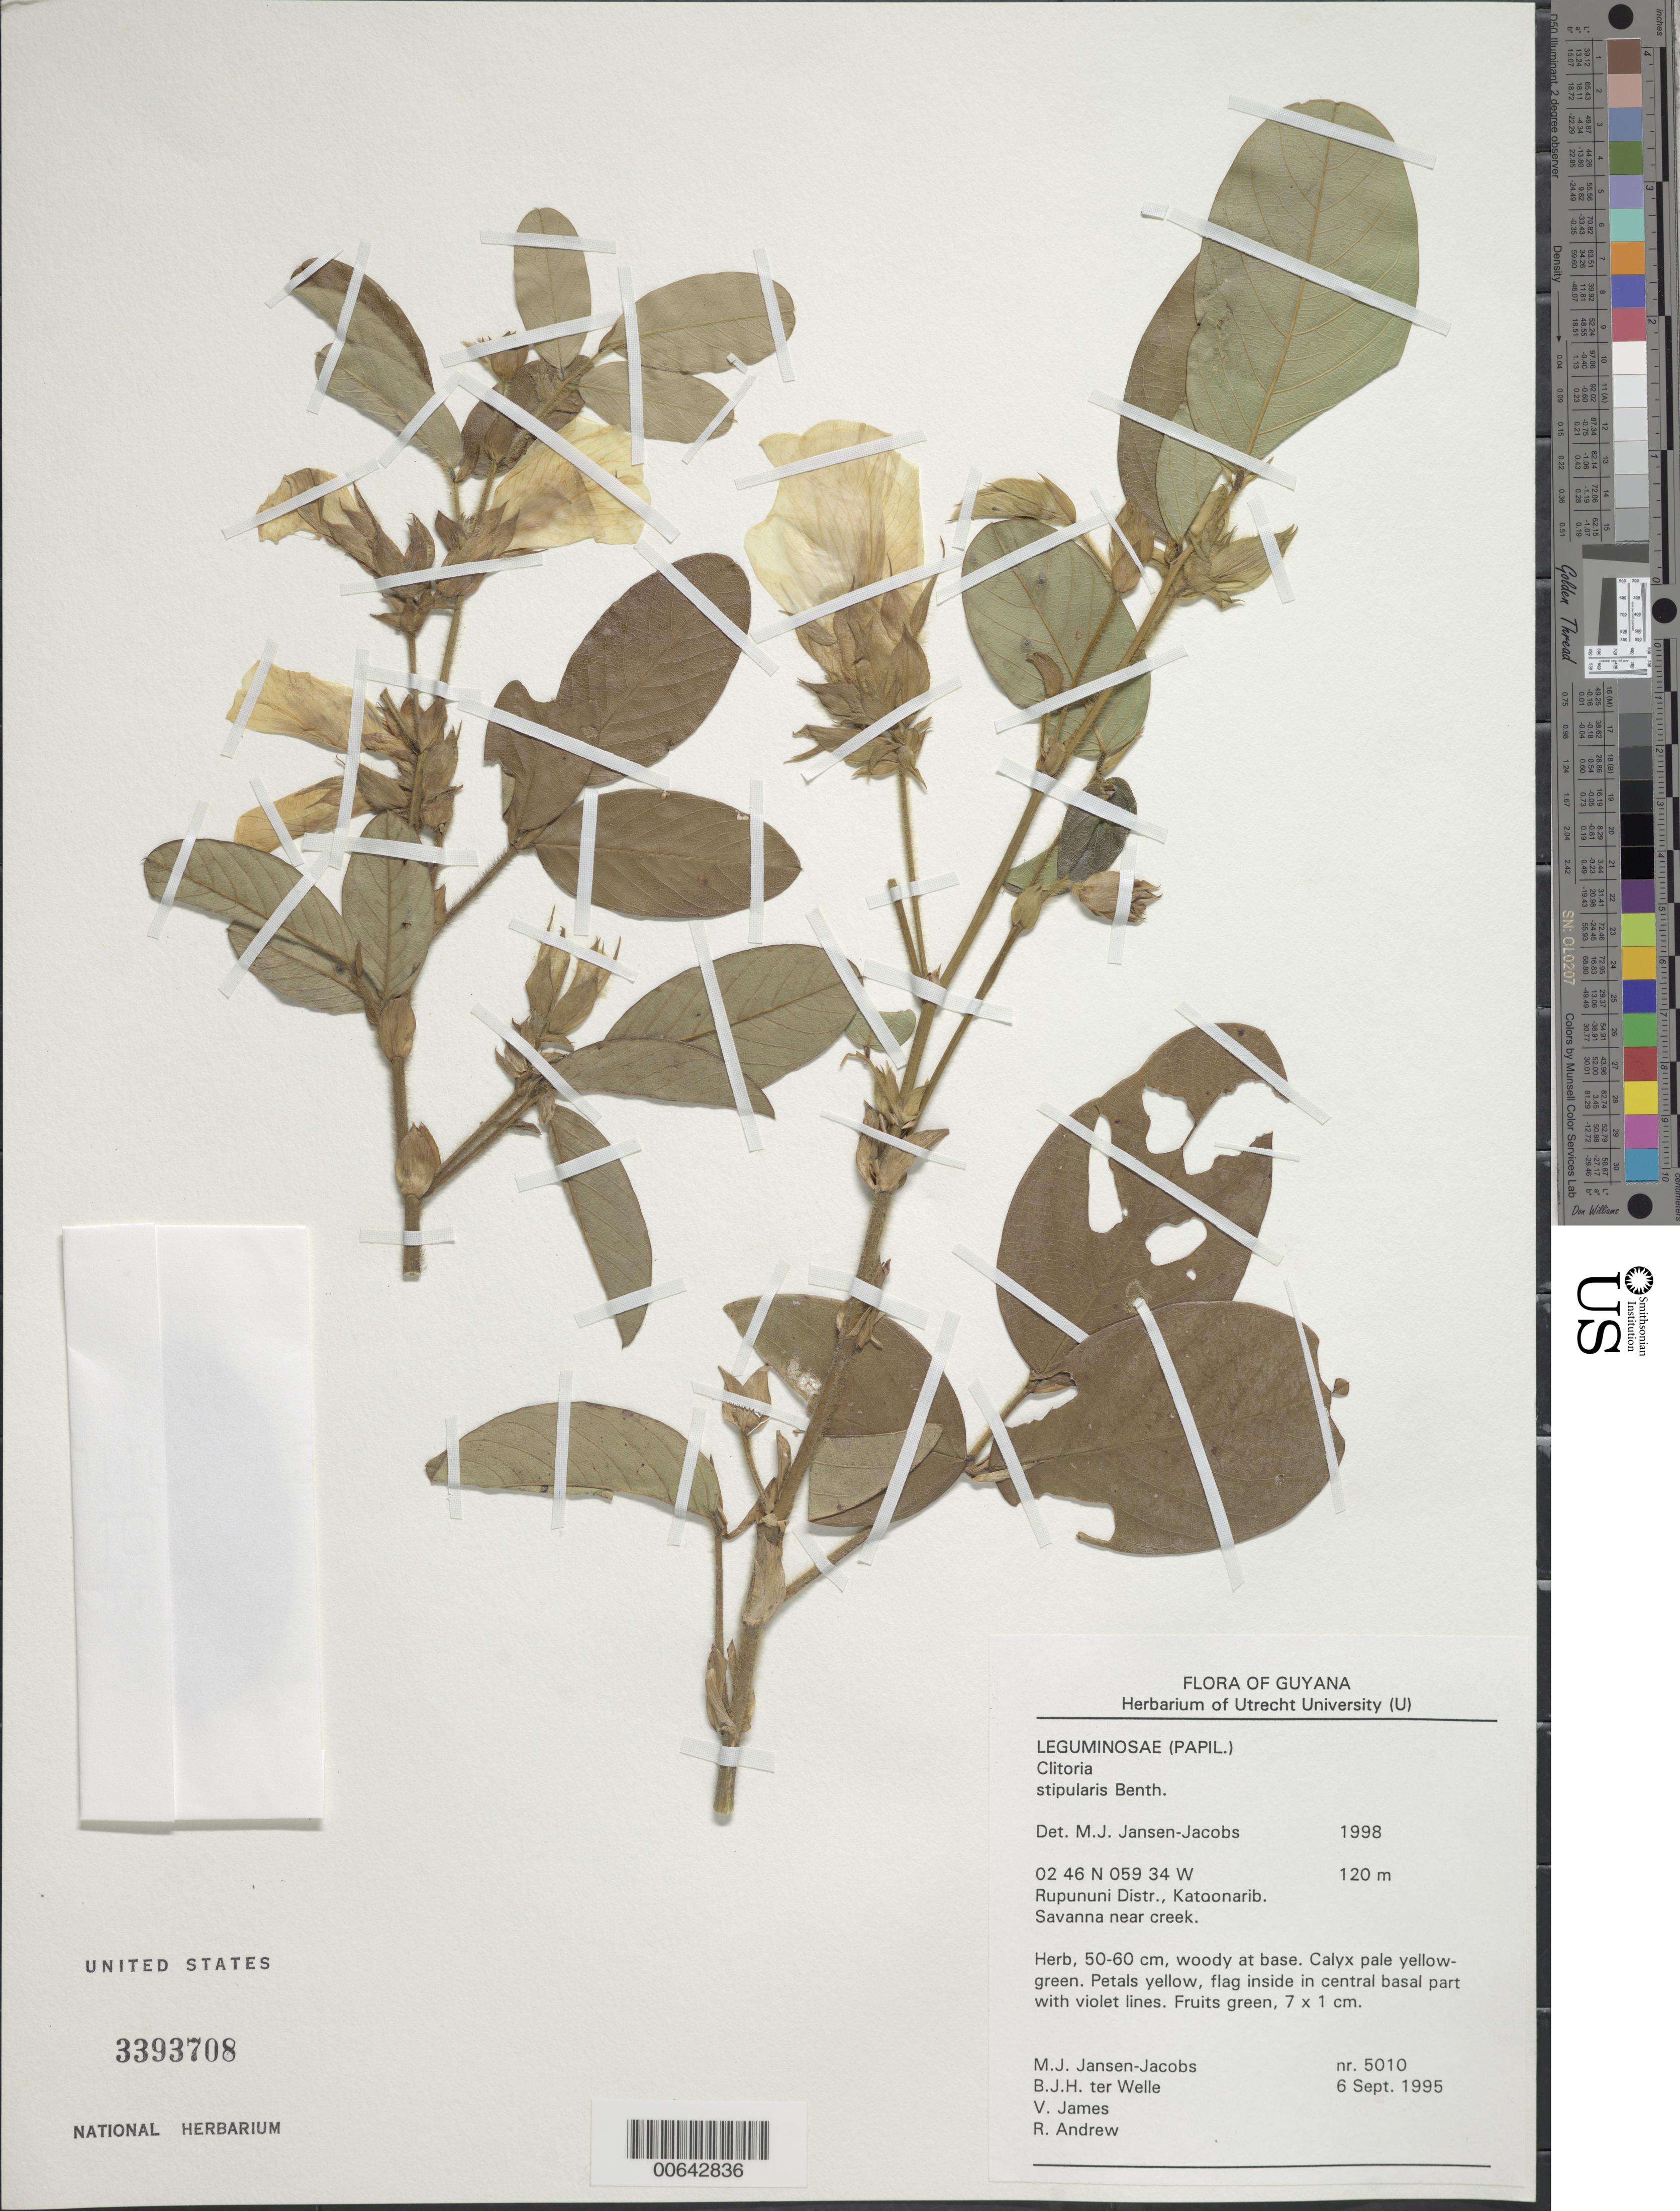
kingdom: Plantae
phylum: Tracheophyta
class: Magnoliopsida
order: Fabales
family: Fabaceae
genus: Clitoria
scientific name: Clitoria stipularis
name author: Benth.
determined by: Jansen-Jacobs, M. J., (U), Nationaal Herbarium Nederland, Utrecht University branch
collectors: M. J. Jansen-Jacobs, B. Welle, V. James & R. Andrew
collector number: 5010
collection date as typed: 6-Sep-95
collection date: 1995-09-06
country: Guyana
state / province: U. Takutu-U. Essequibo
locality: Katoonarib, Rupununi Dist.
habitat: Savanna near creek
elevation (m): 120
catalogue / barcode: US 3393708